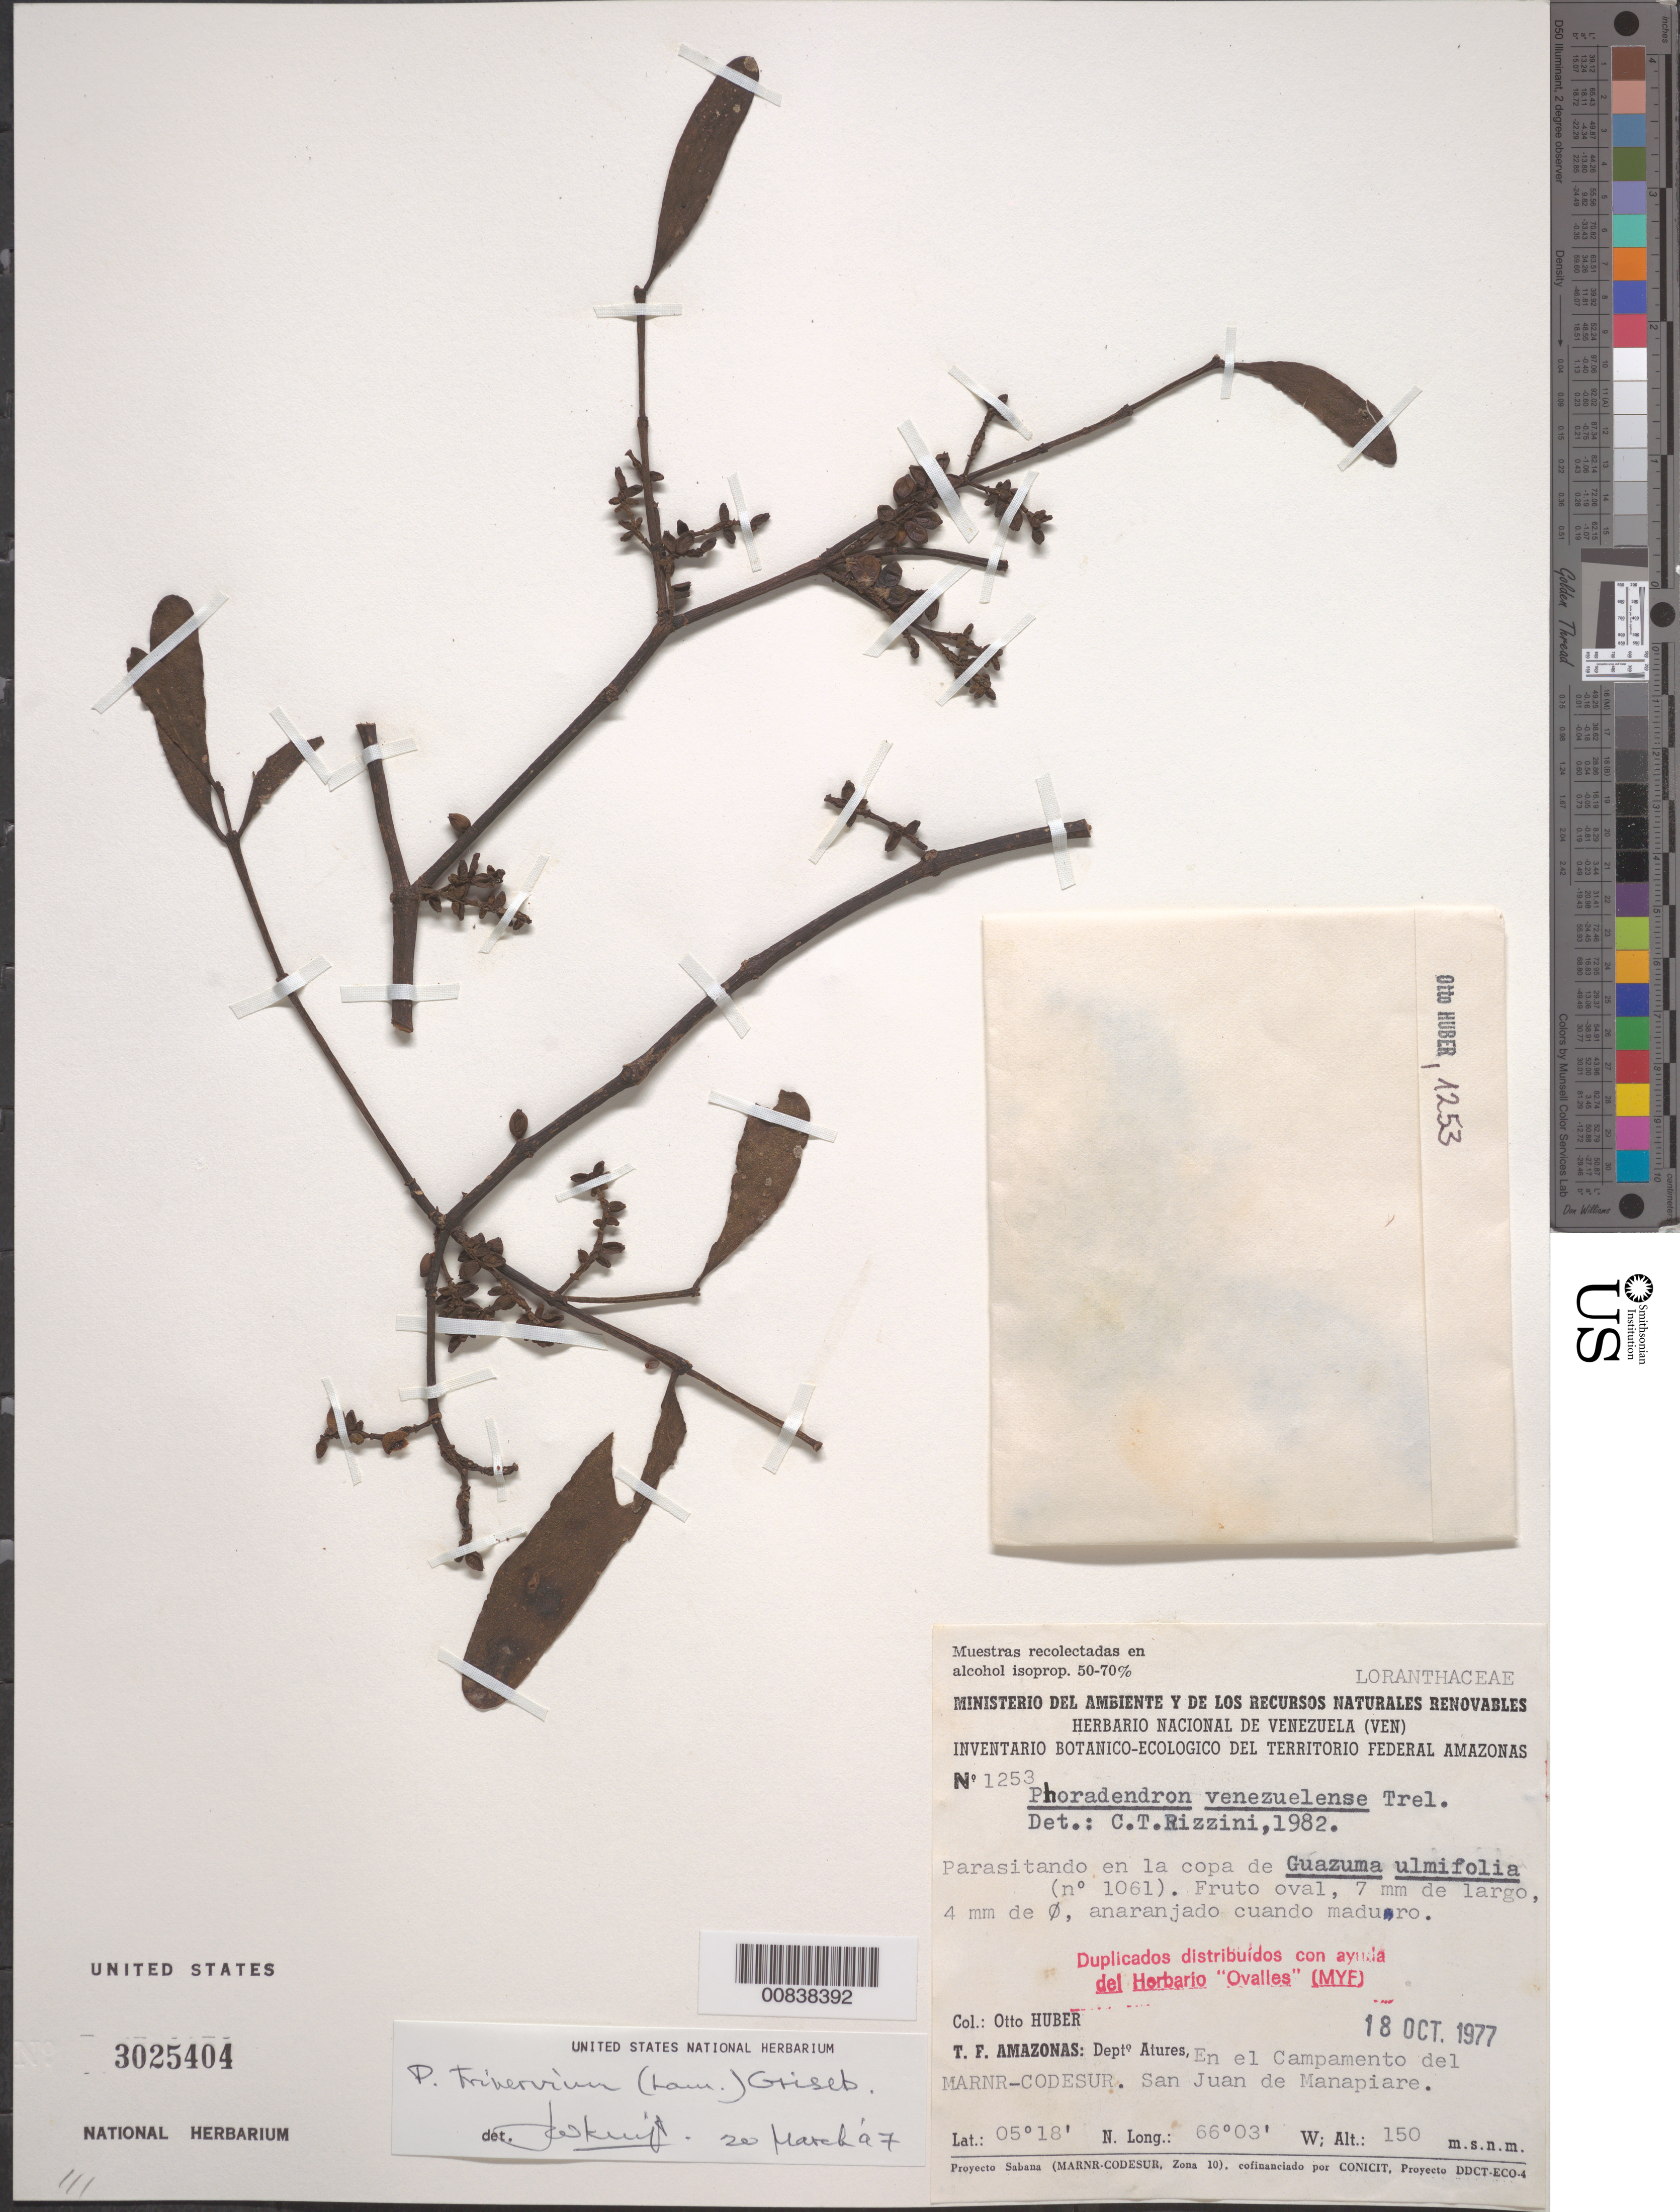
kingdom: Plantae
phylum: Tracheophyta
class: Magnoliopsida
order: Santalales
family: Viscaceae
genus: Phoradendron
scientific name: Phoradendron trinervium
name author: (Lam.) Griseb.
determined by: Kuijt, Job, (CANADA)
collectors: O. Huber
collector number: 1253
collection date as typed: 18-Oct-77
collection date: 1977-10-18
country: Venezuela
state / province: Amazonas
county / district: Atures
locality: San Juan de Manapiare, en el Campamento del MARNR-CODESUR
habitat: Copa de Guazuma ulmifolia (no. 1061)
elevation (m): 150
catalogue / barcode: US 3025404